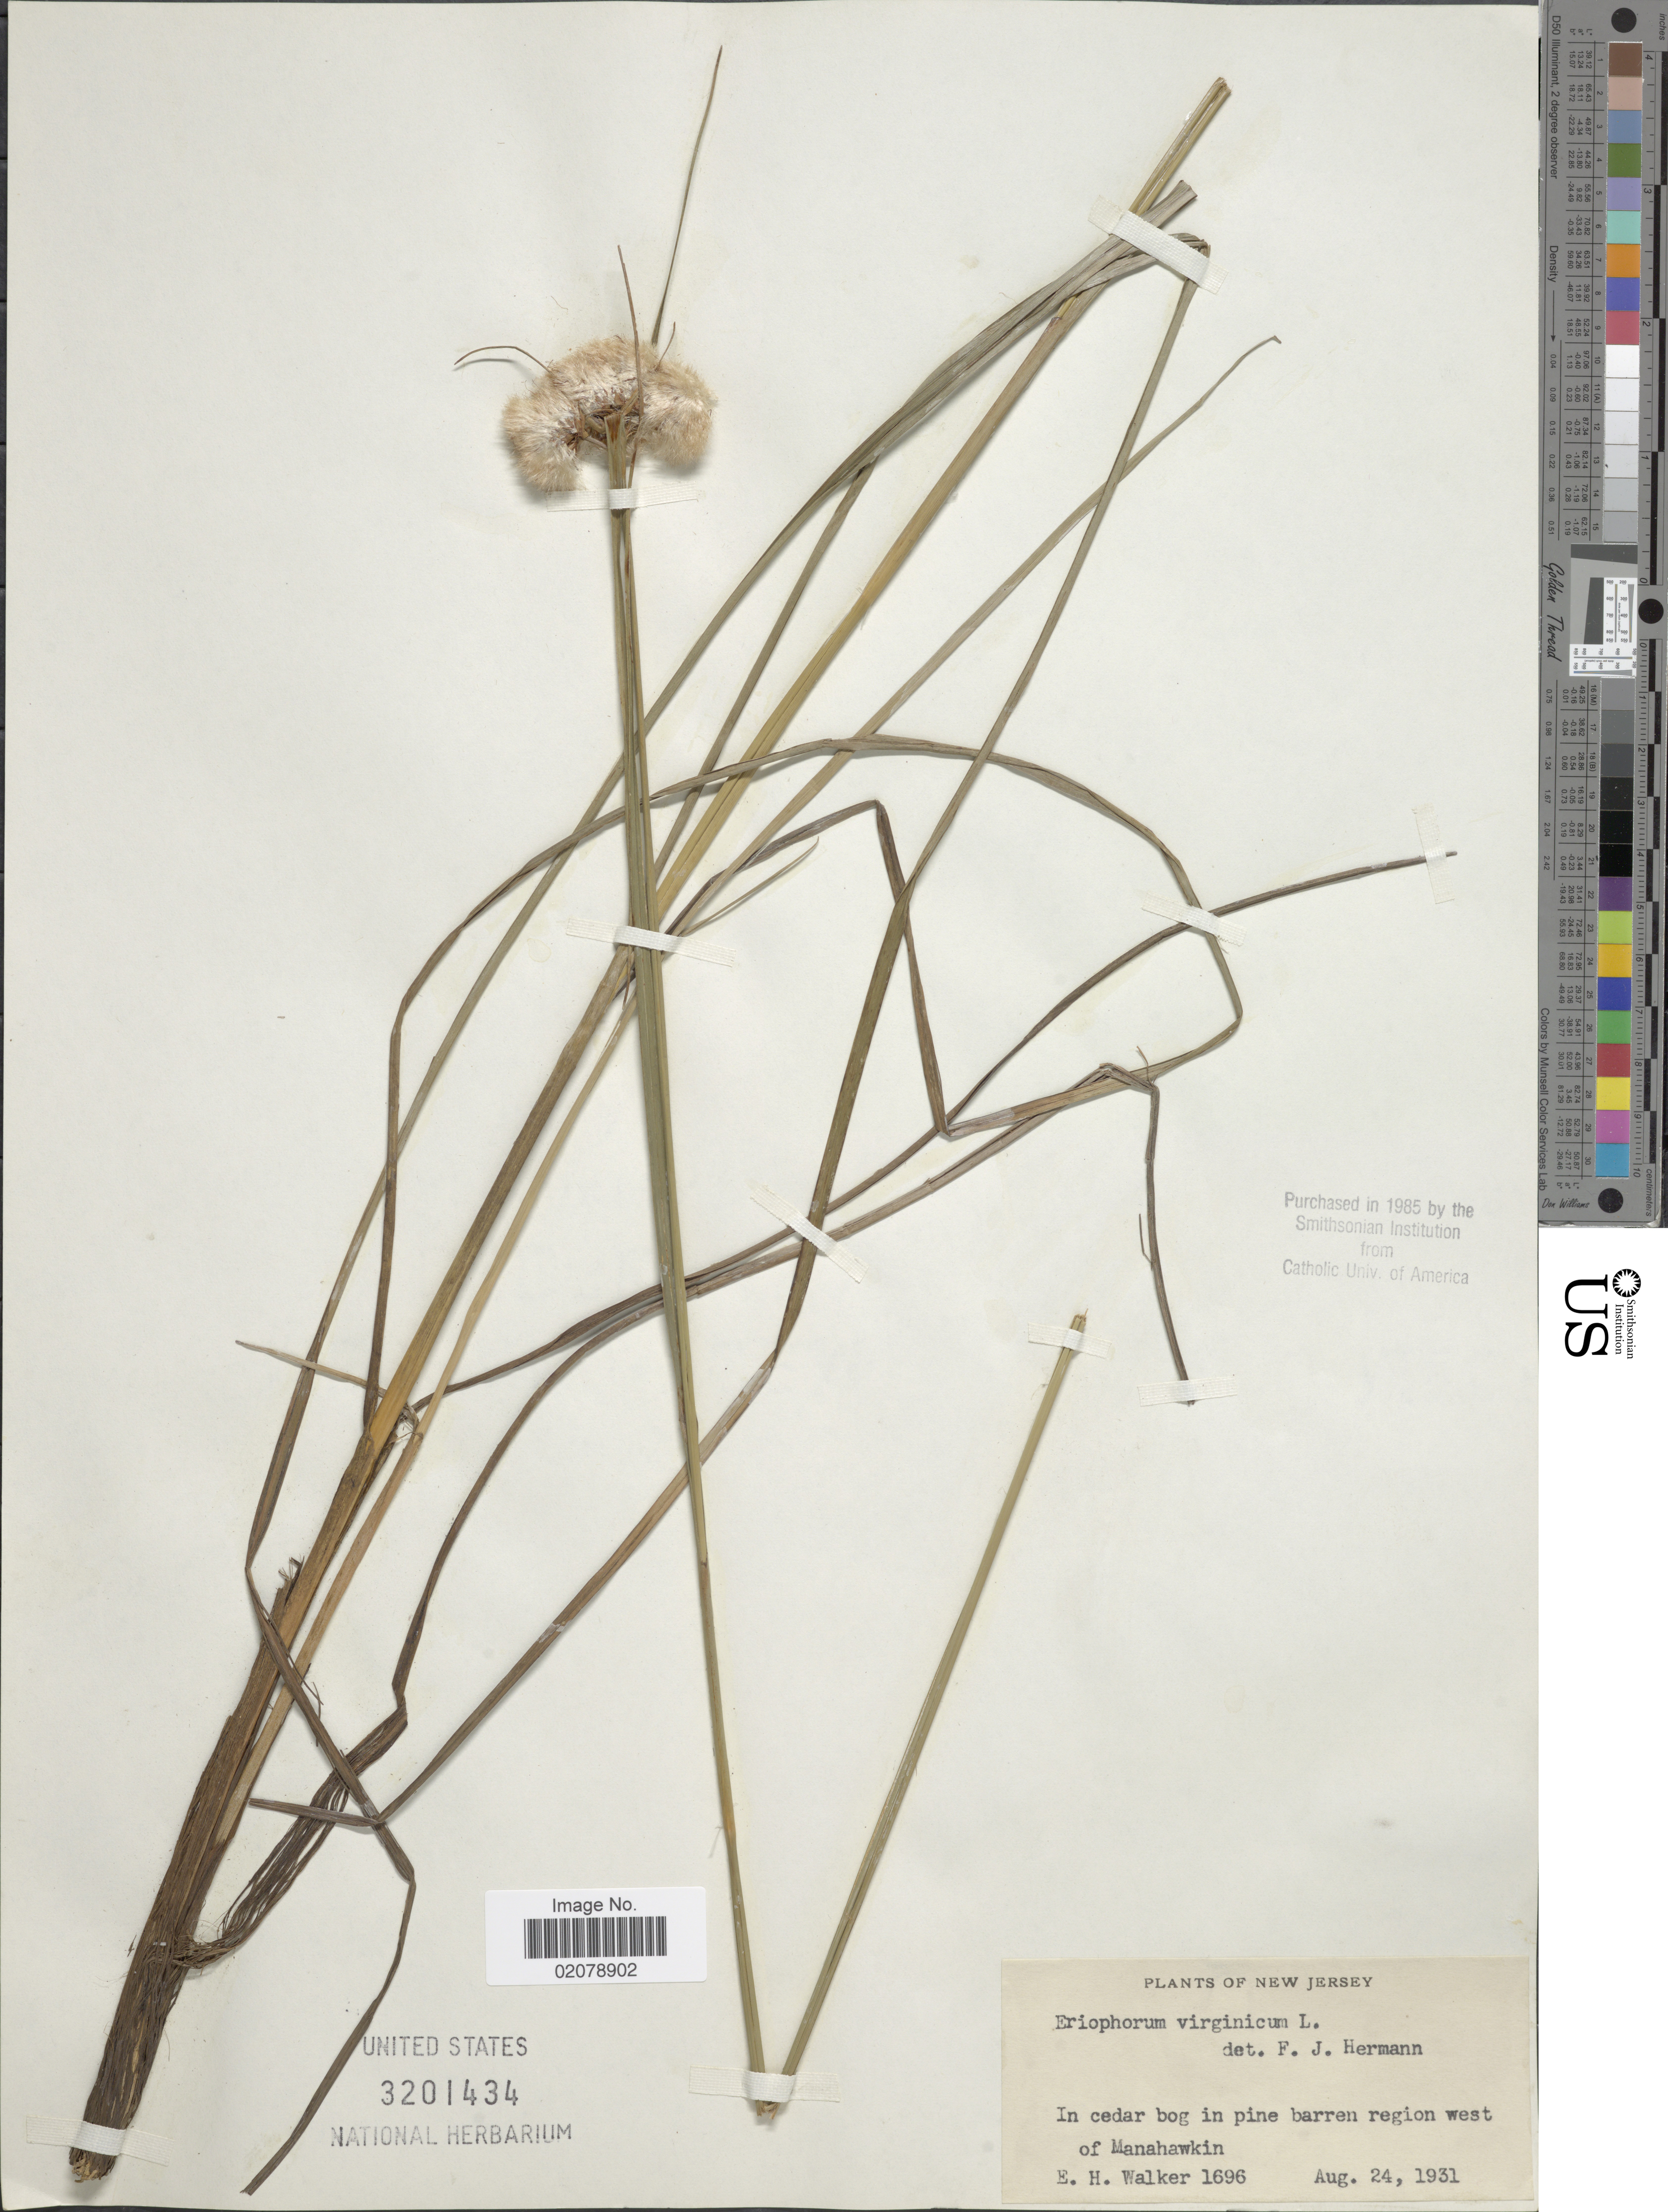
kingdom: Plantae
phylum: Tracheophyta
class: Liliopsida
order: Poales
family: Cyperaceae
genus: Eriophorum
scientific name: Eriophorum virginicum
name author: L.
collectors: E. H. Walker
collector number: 1696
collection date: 1931-08-24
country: United States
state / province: New Jersey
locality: West of Manahawkin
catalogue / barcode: US 3201434